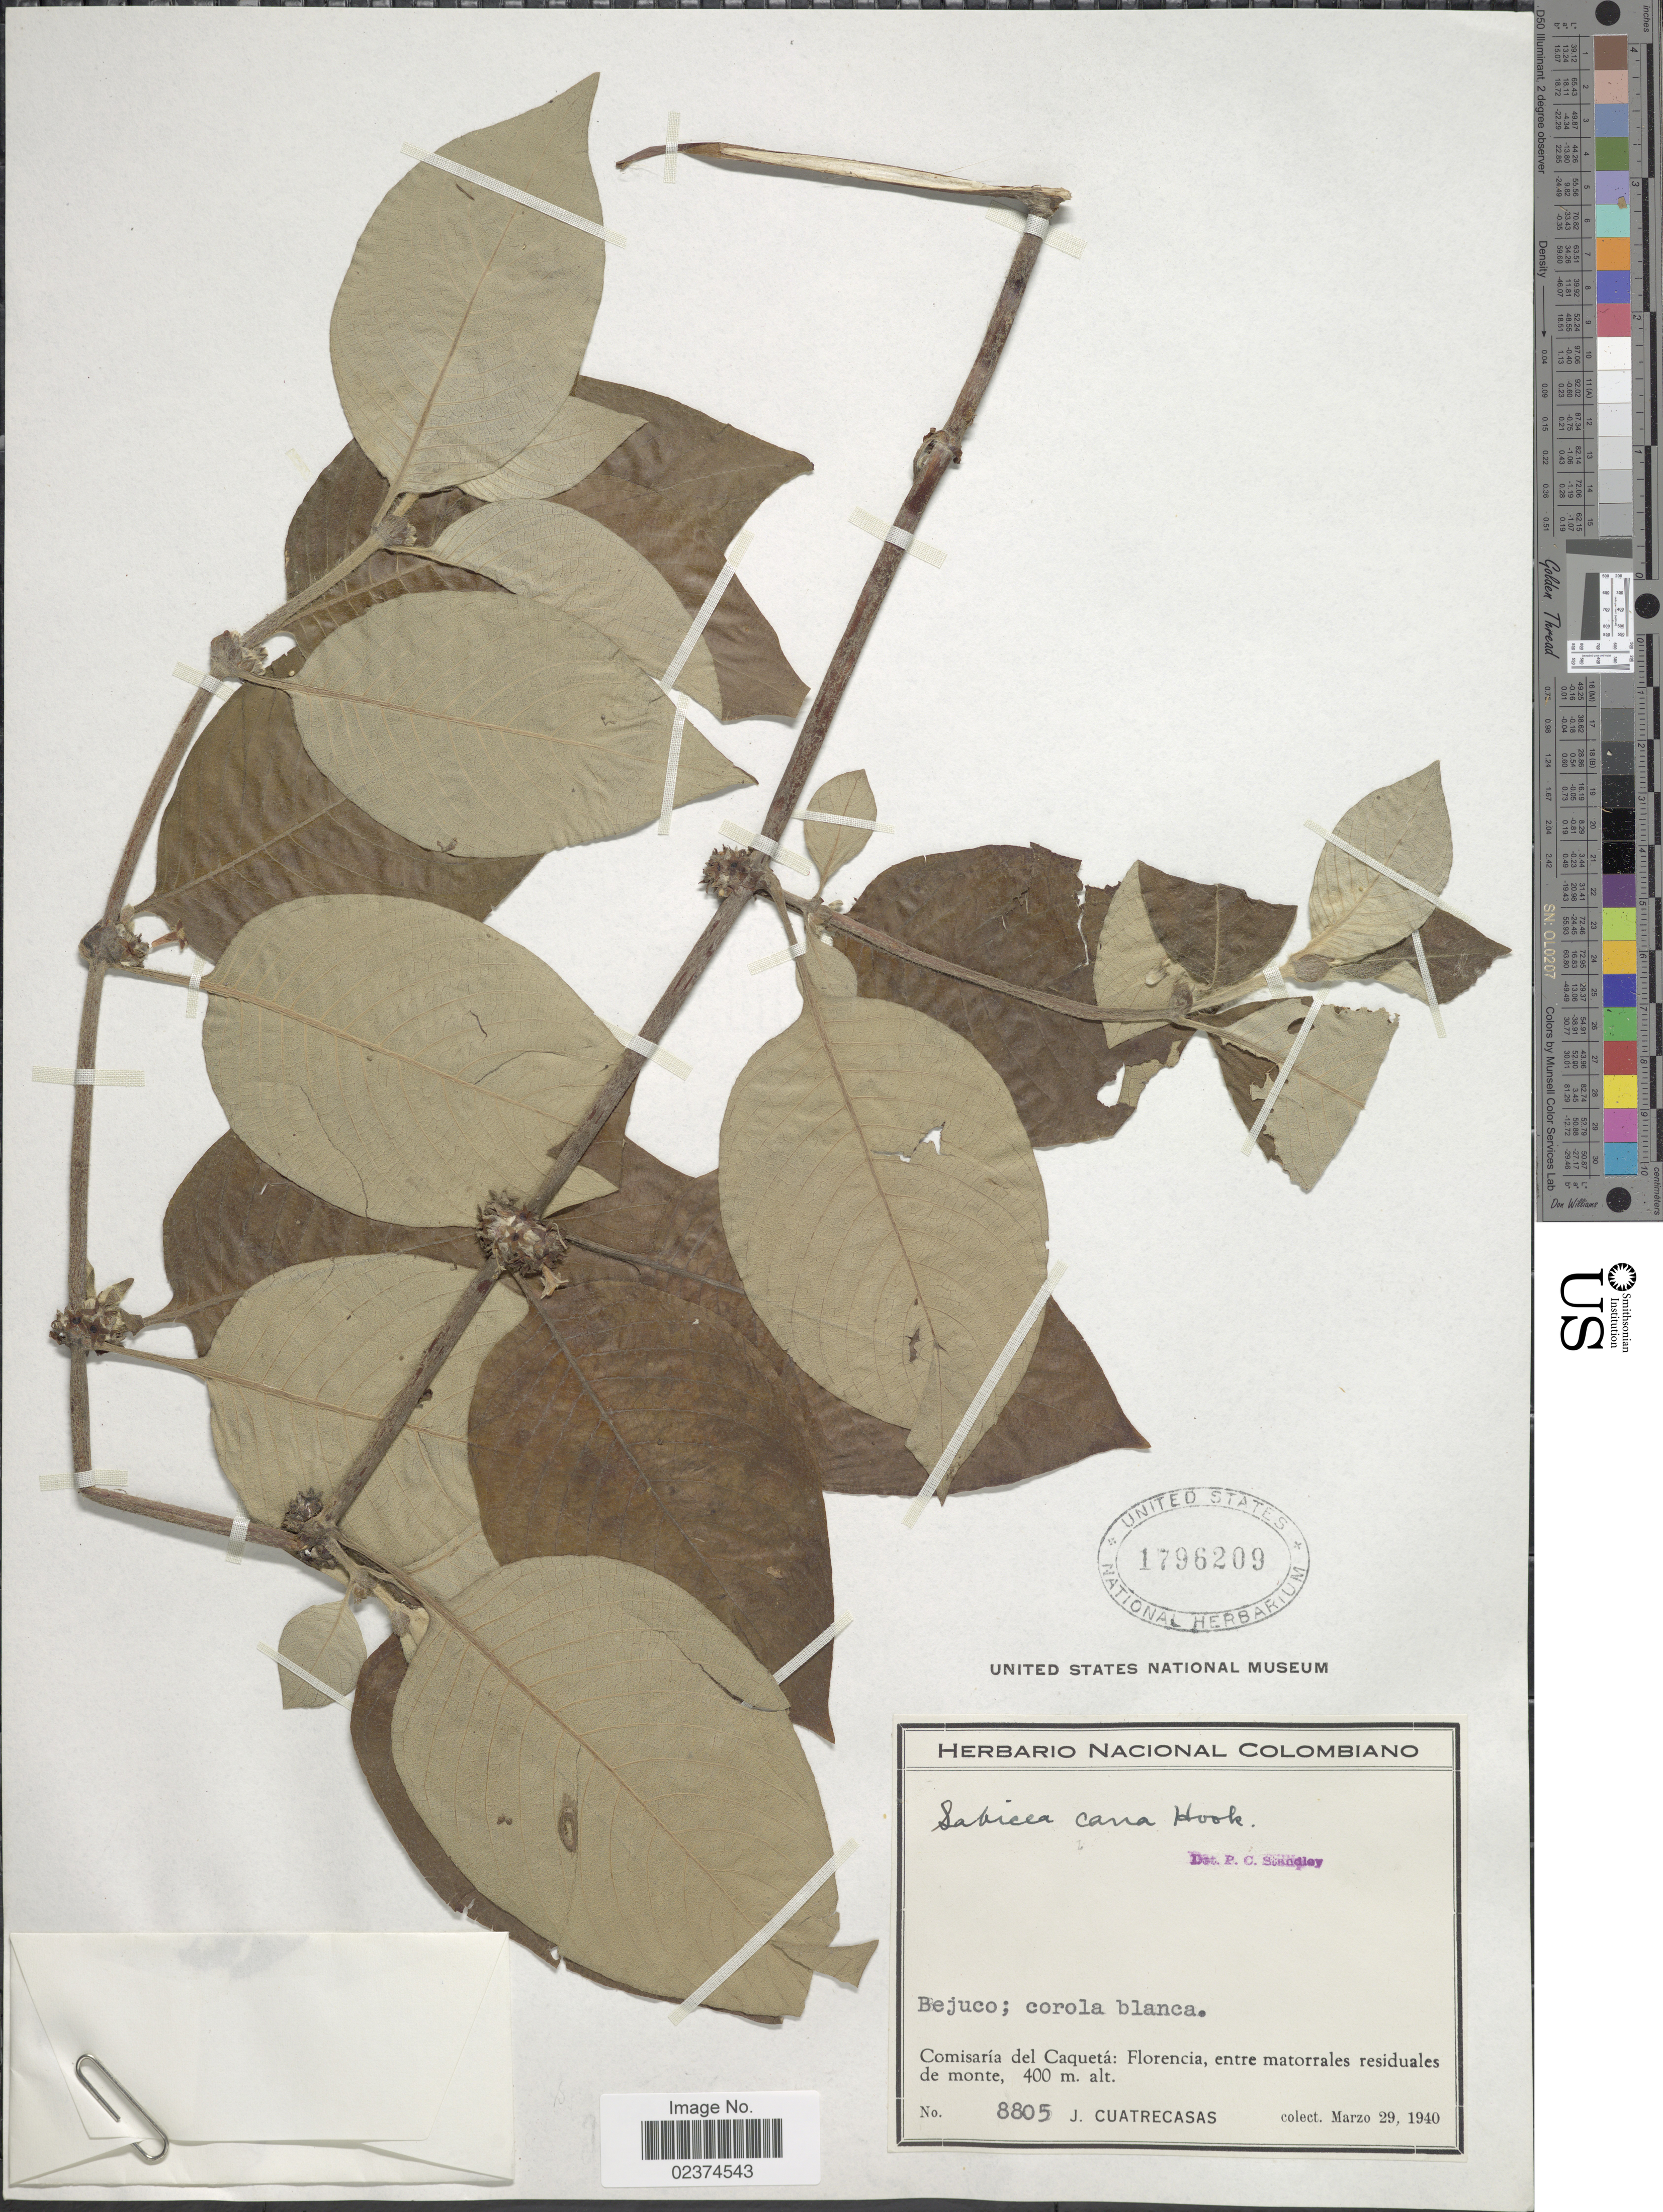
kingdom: Plantae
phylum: Tracheophyta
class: Magnoliopsida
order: Gentianales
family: Rubiaceae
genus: Sabicea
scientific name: Sabicea cana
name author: Hook. f.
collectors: J. Cuatrecasas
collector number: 8805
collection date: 1940-03-29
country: Colombia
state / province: Caquetá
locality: Bejuco; Comisaría del Caquetá: Florencia, entre matorrale residuales de monte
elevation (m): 400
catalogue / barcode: US 1796209